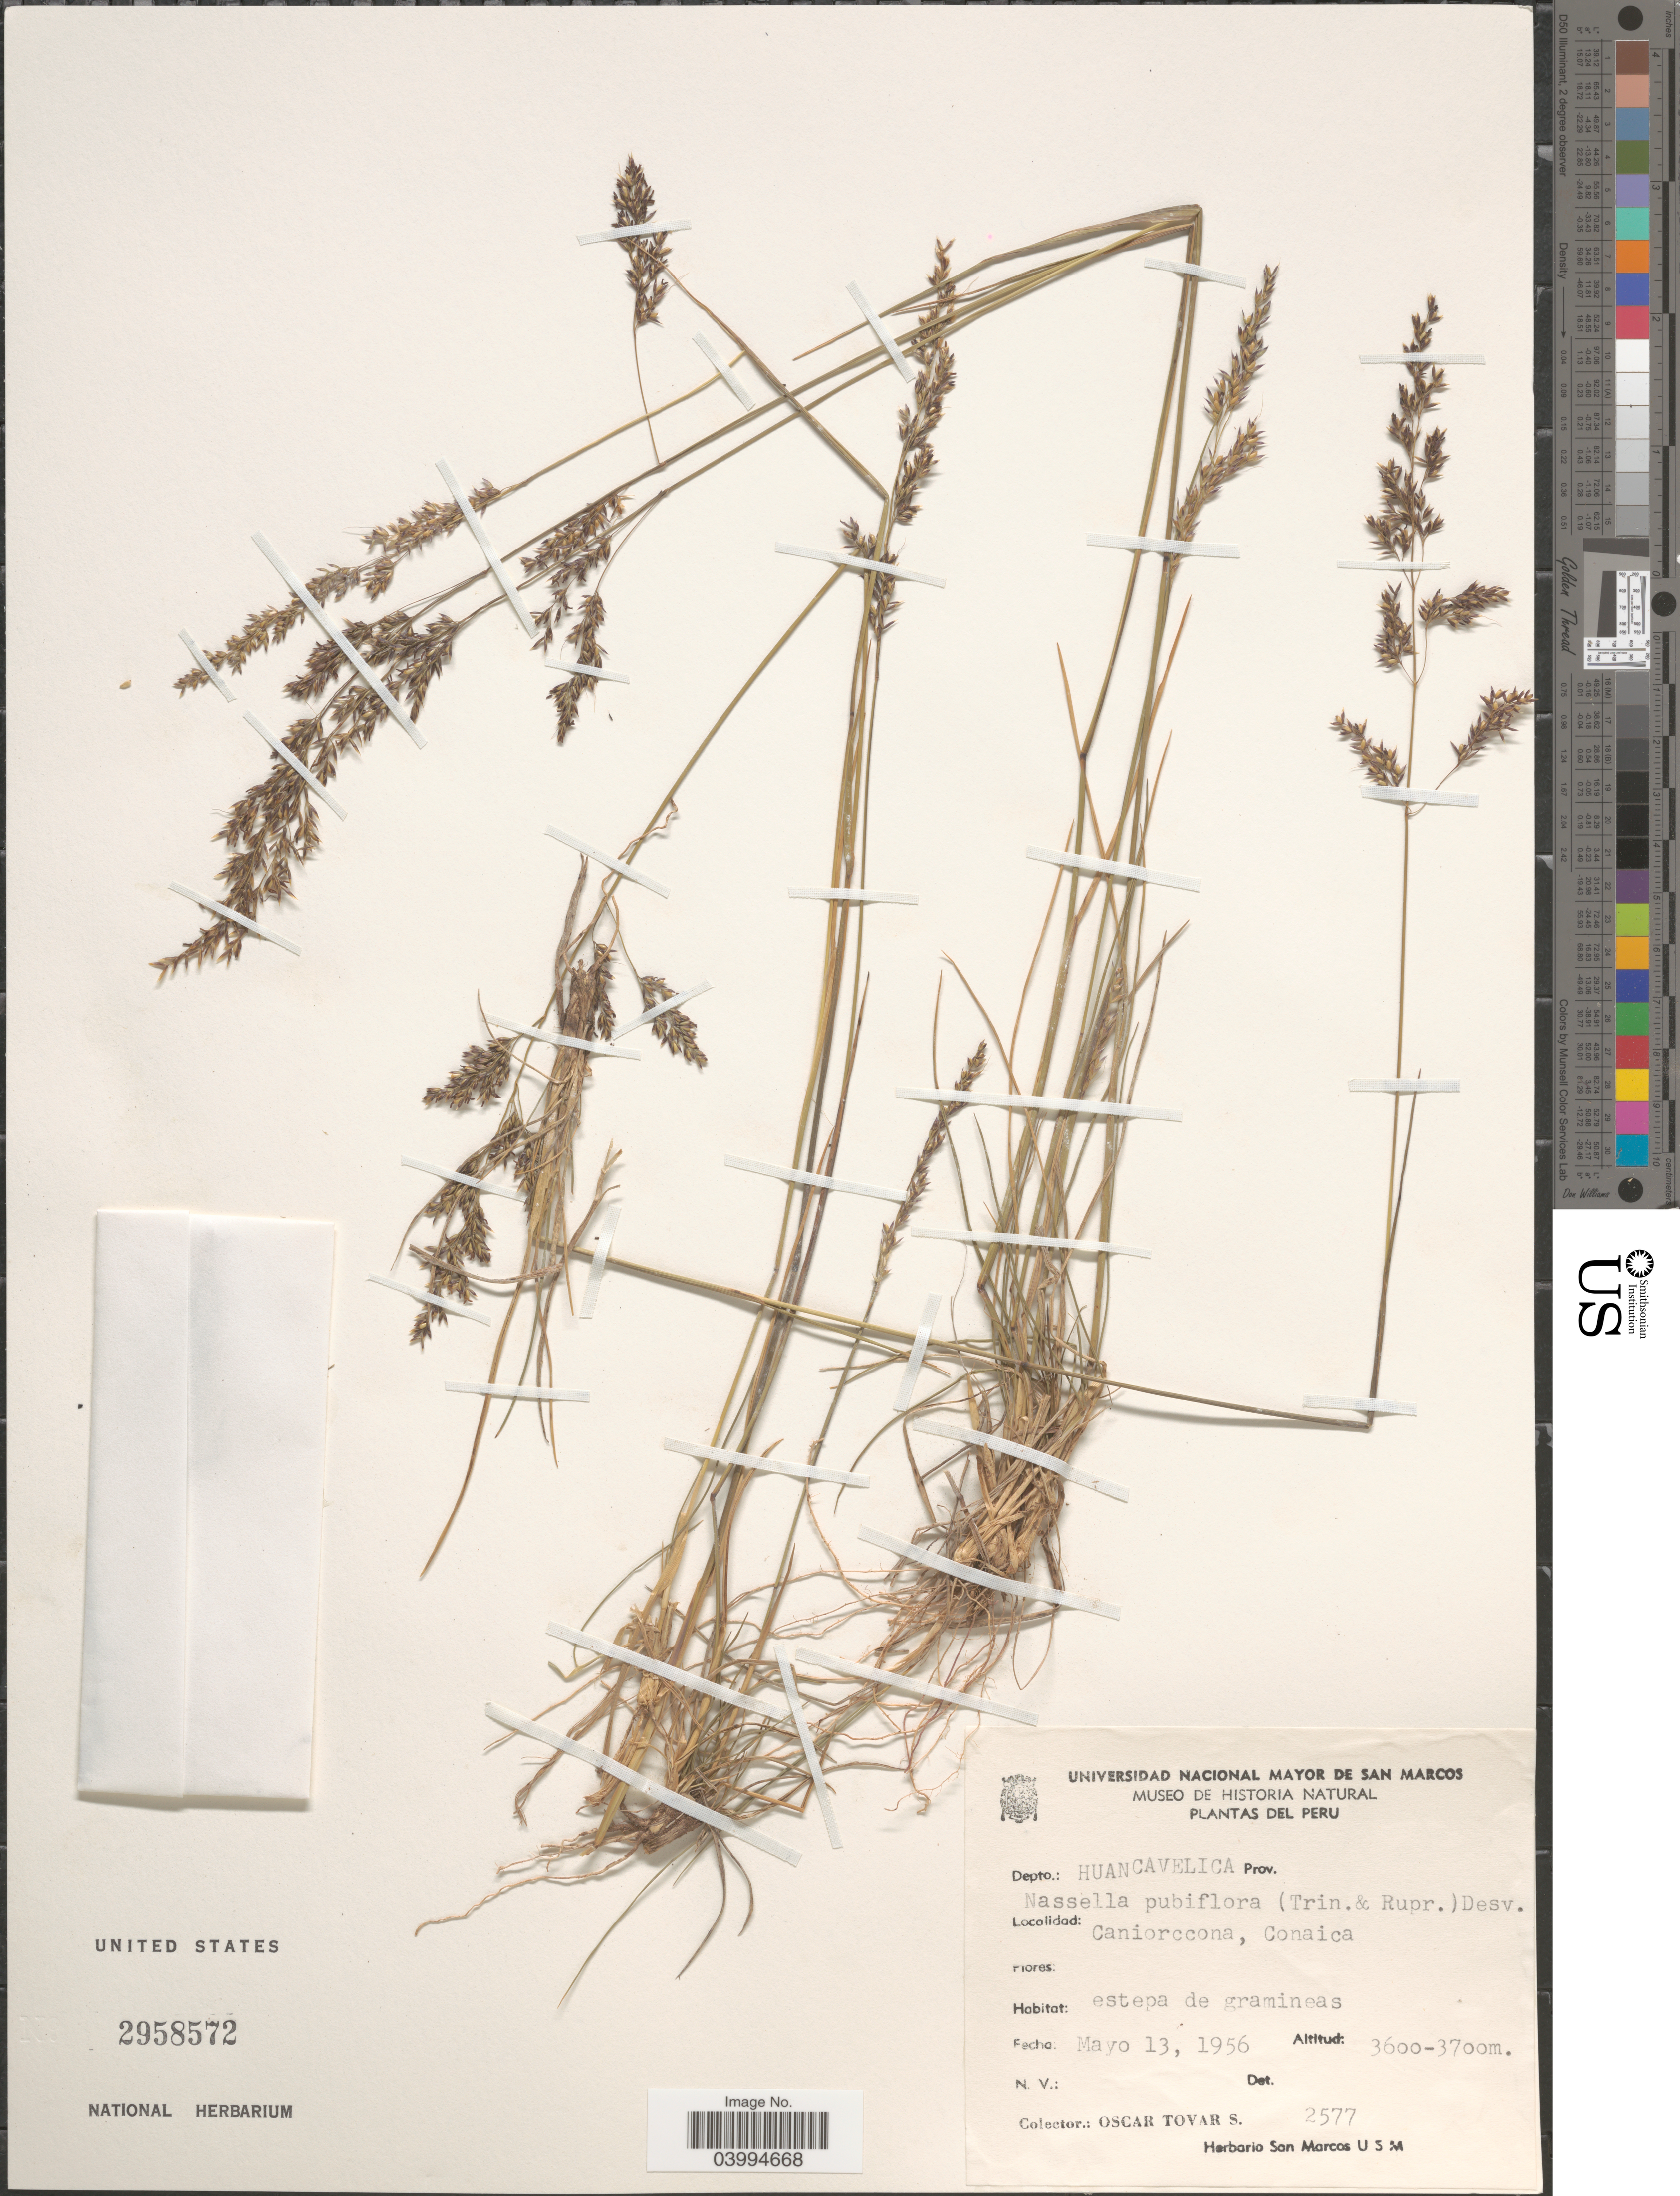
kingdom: Plantae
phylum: Tracheophyta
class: Liliopsida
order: Poales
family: Poaceae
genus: Nassella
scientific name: Nassella pubiflora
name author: (Trin. & Rupr.) É. Desv.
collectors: Ó. Tovar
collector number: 2577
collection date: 1956-05-13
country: Peru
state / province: Huancavelica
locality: Depto.: Huancavelica. Caniorccona, Conaica.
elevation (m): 3600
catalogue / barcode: US 2958572